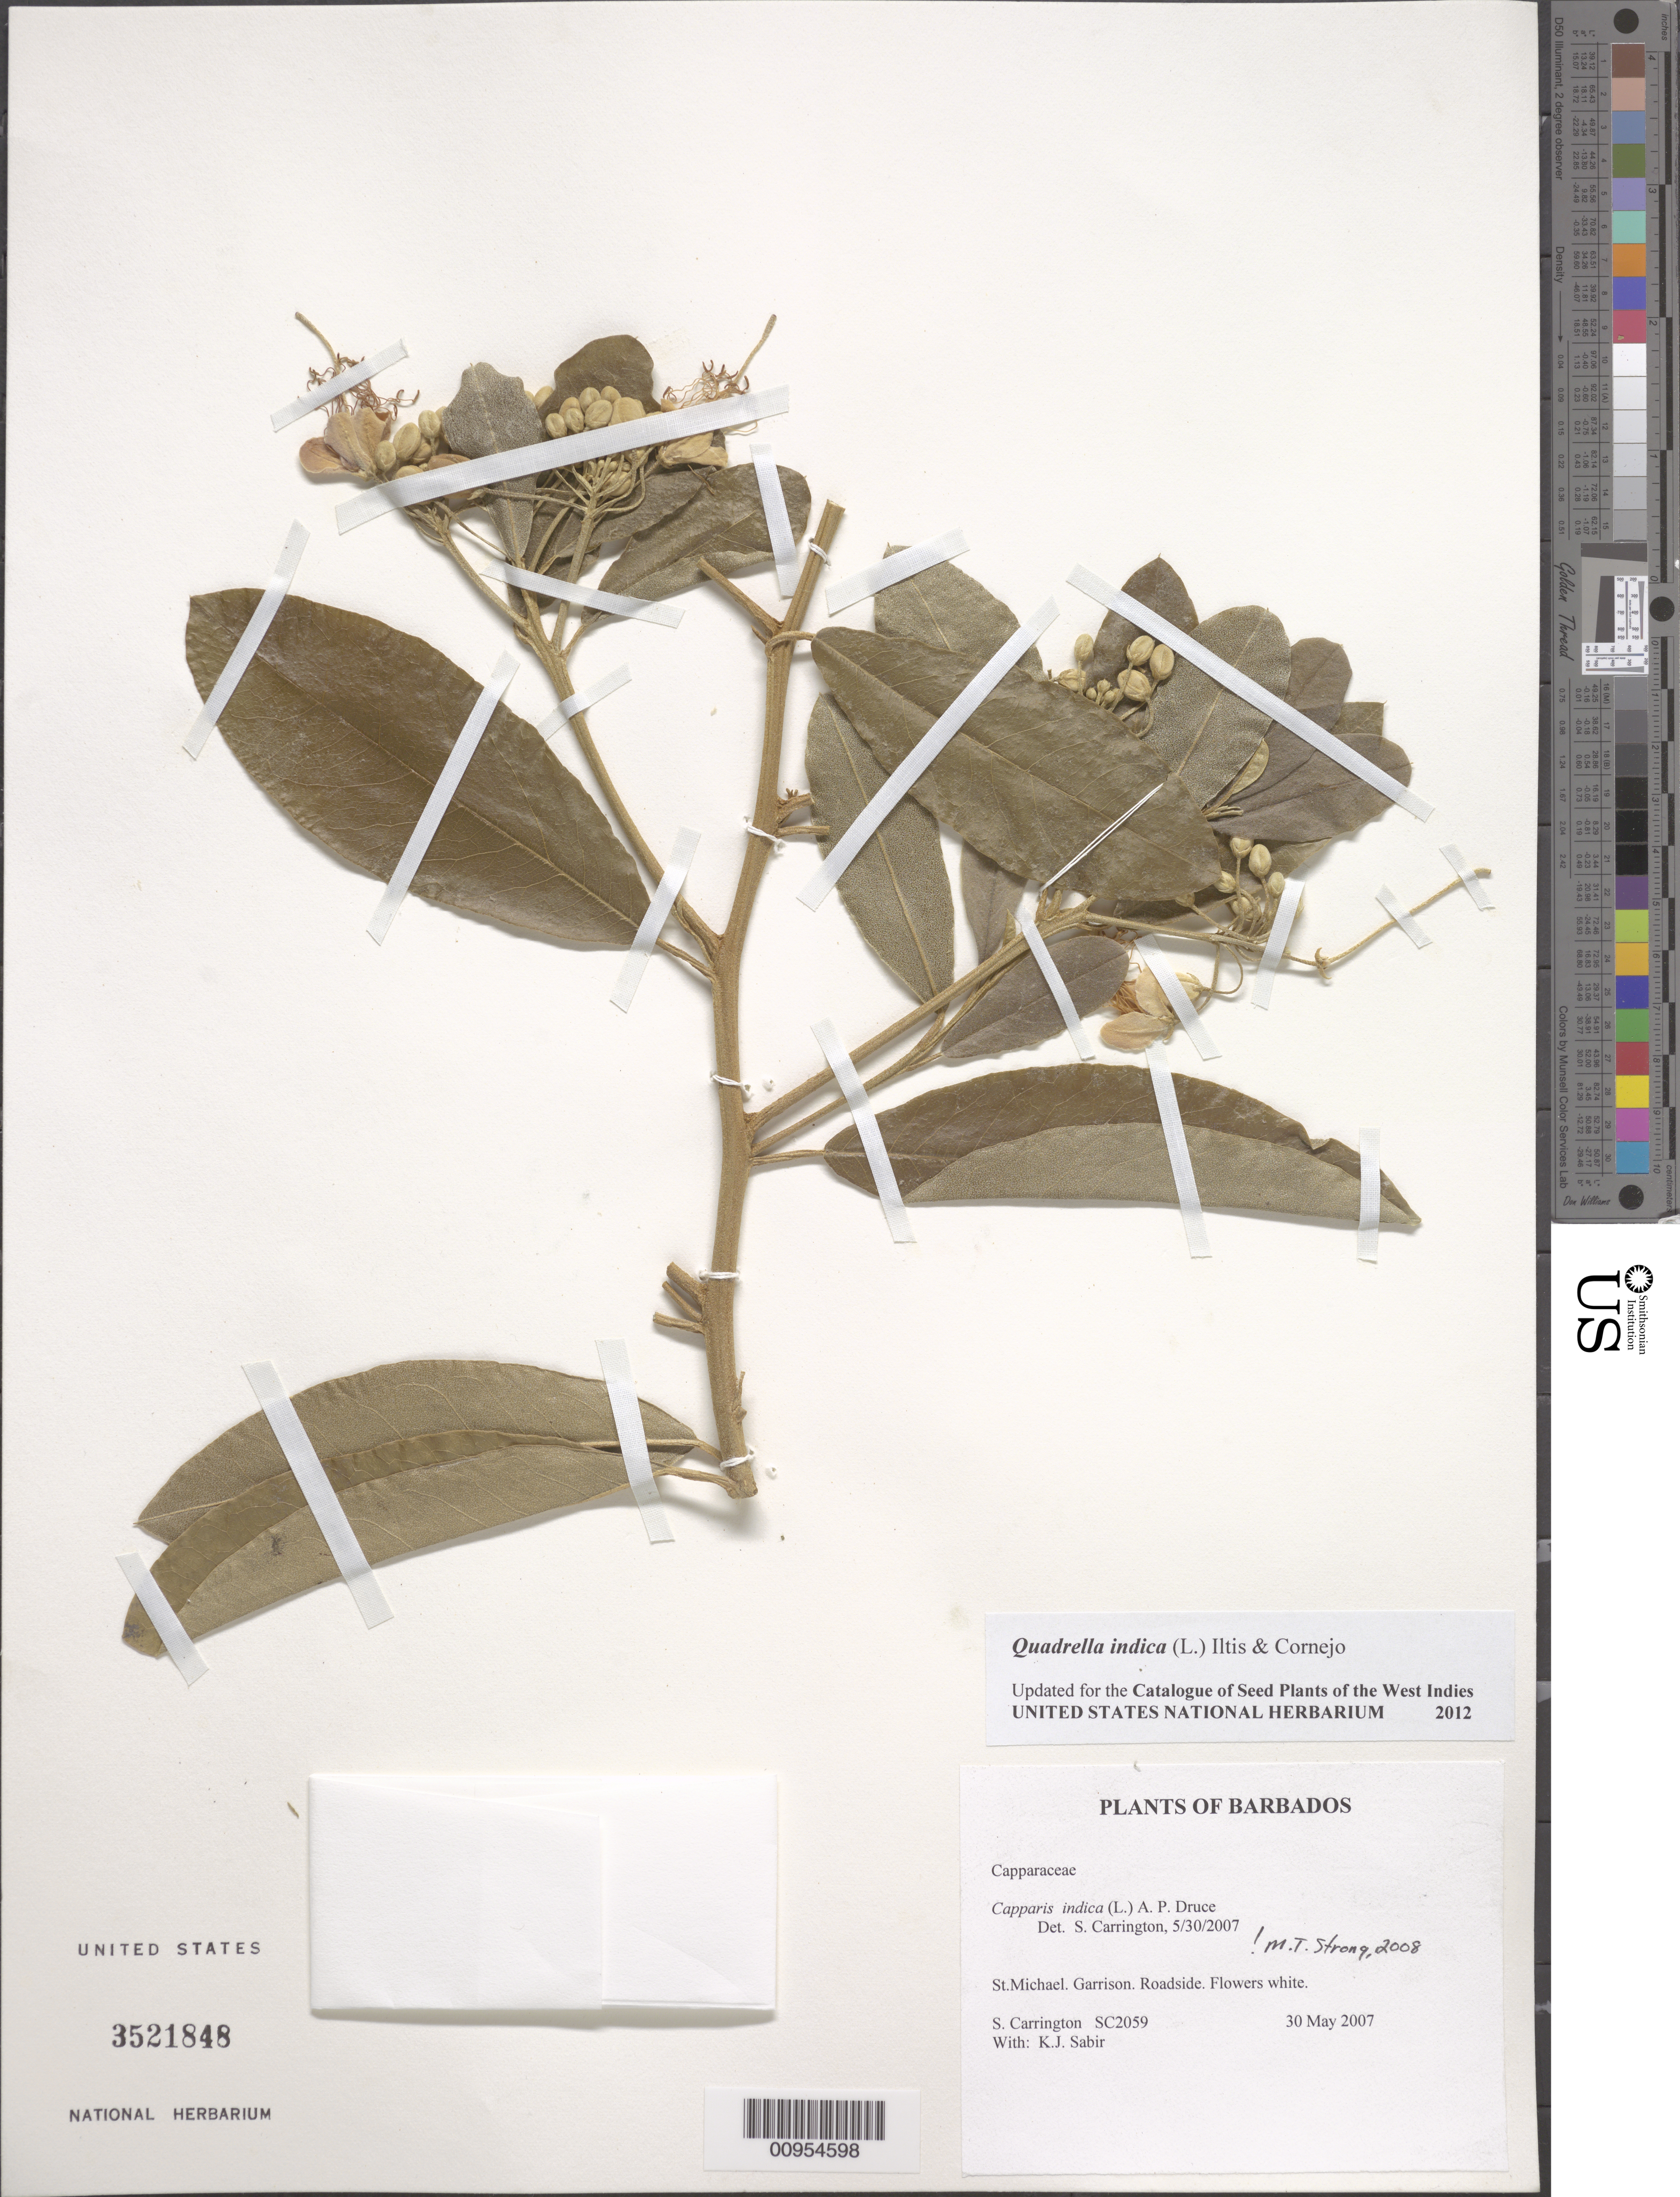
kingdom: Plantae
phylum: Tracheophyta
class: Magnoliopsida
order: Brassicales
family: Capparaceae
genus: Quadrella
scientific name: Quadrella indica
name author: (L.) Iltis & Cornejo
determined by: Strong, M. T., (US), Smithsonian Institution - National Museum of Natural History (UNITED STATES)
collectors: C. M. S. Carrington & K. Sabir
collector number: SC 2059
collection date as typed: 30 May 2007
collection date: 2007-05-30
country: Barbados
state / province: Saint Michael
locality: Garrison.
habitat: Roadside.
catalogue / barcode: US 3521848